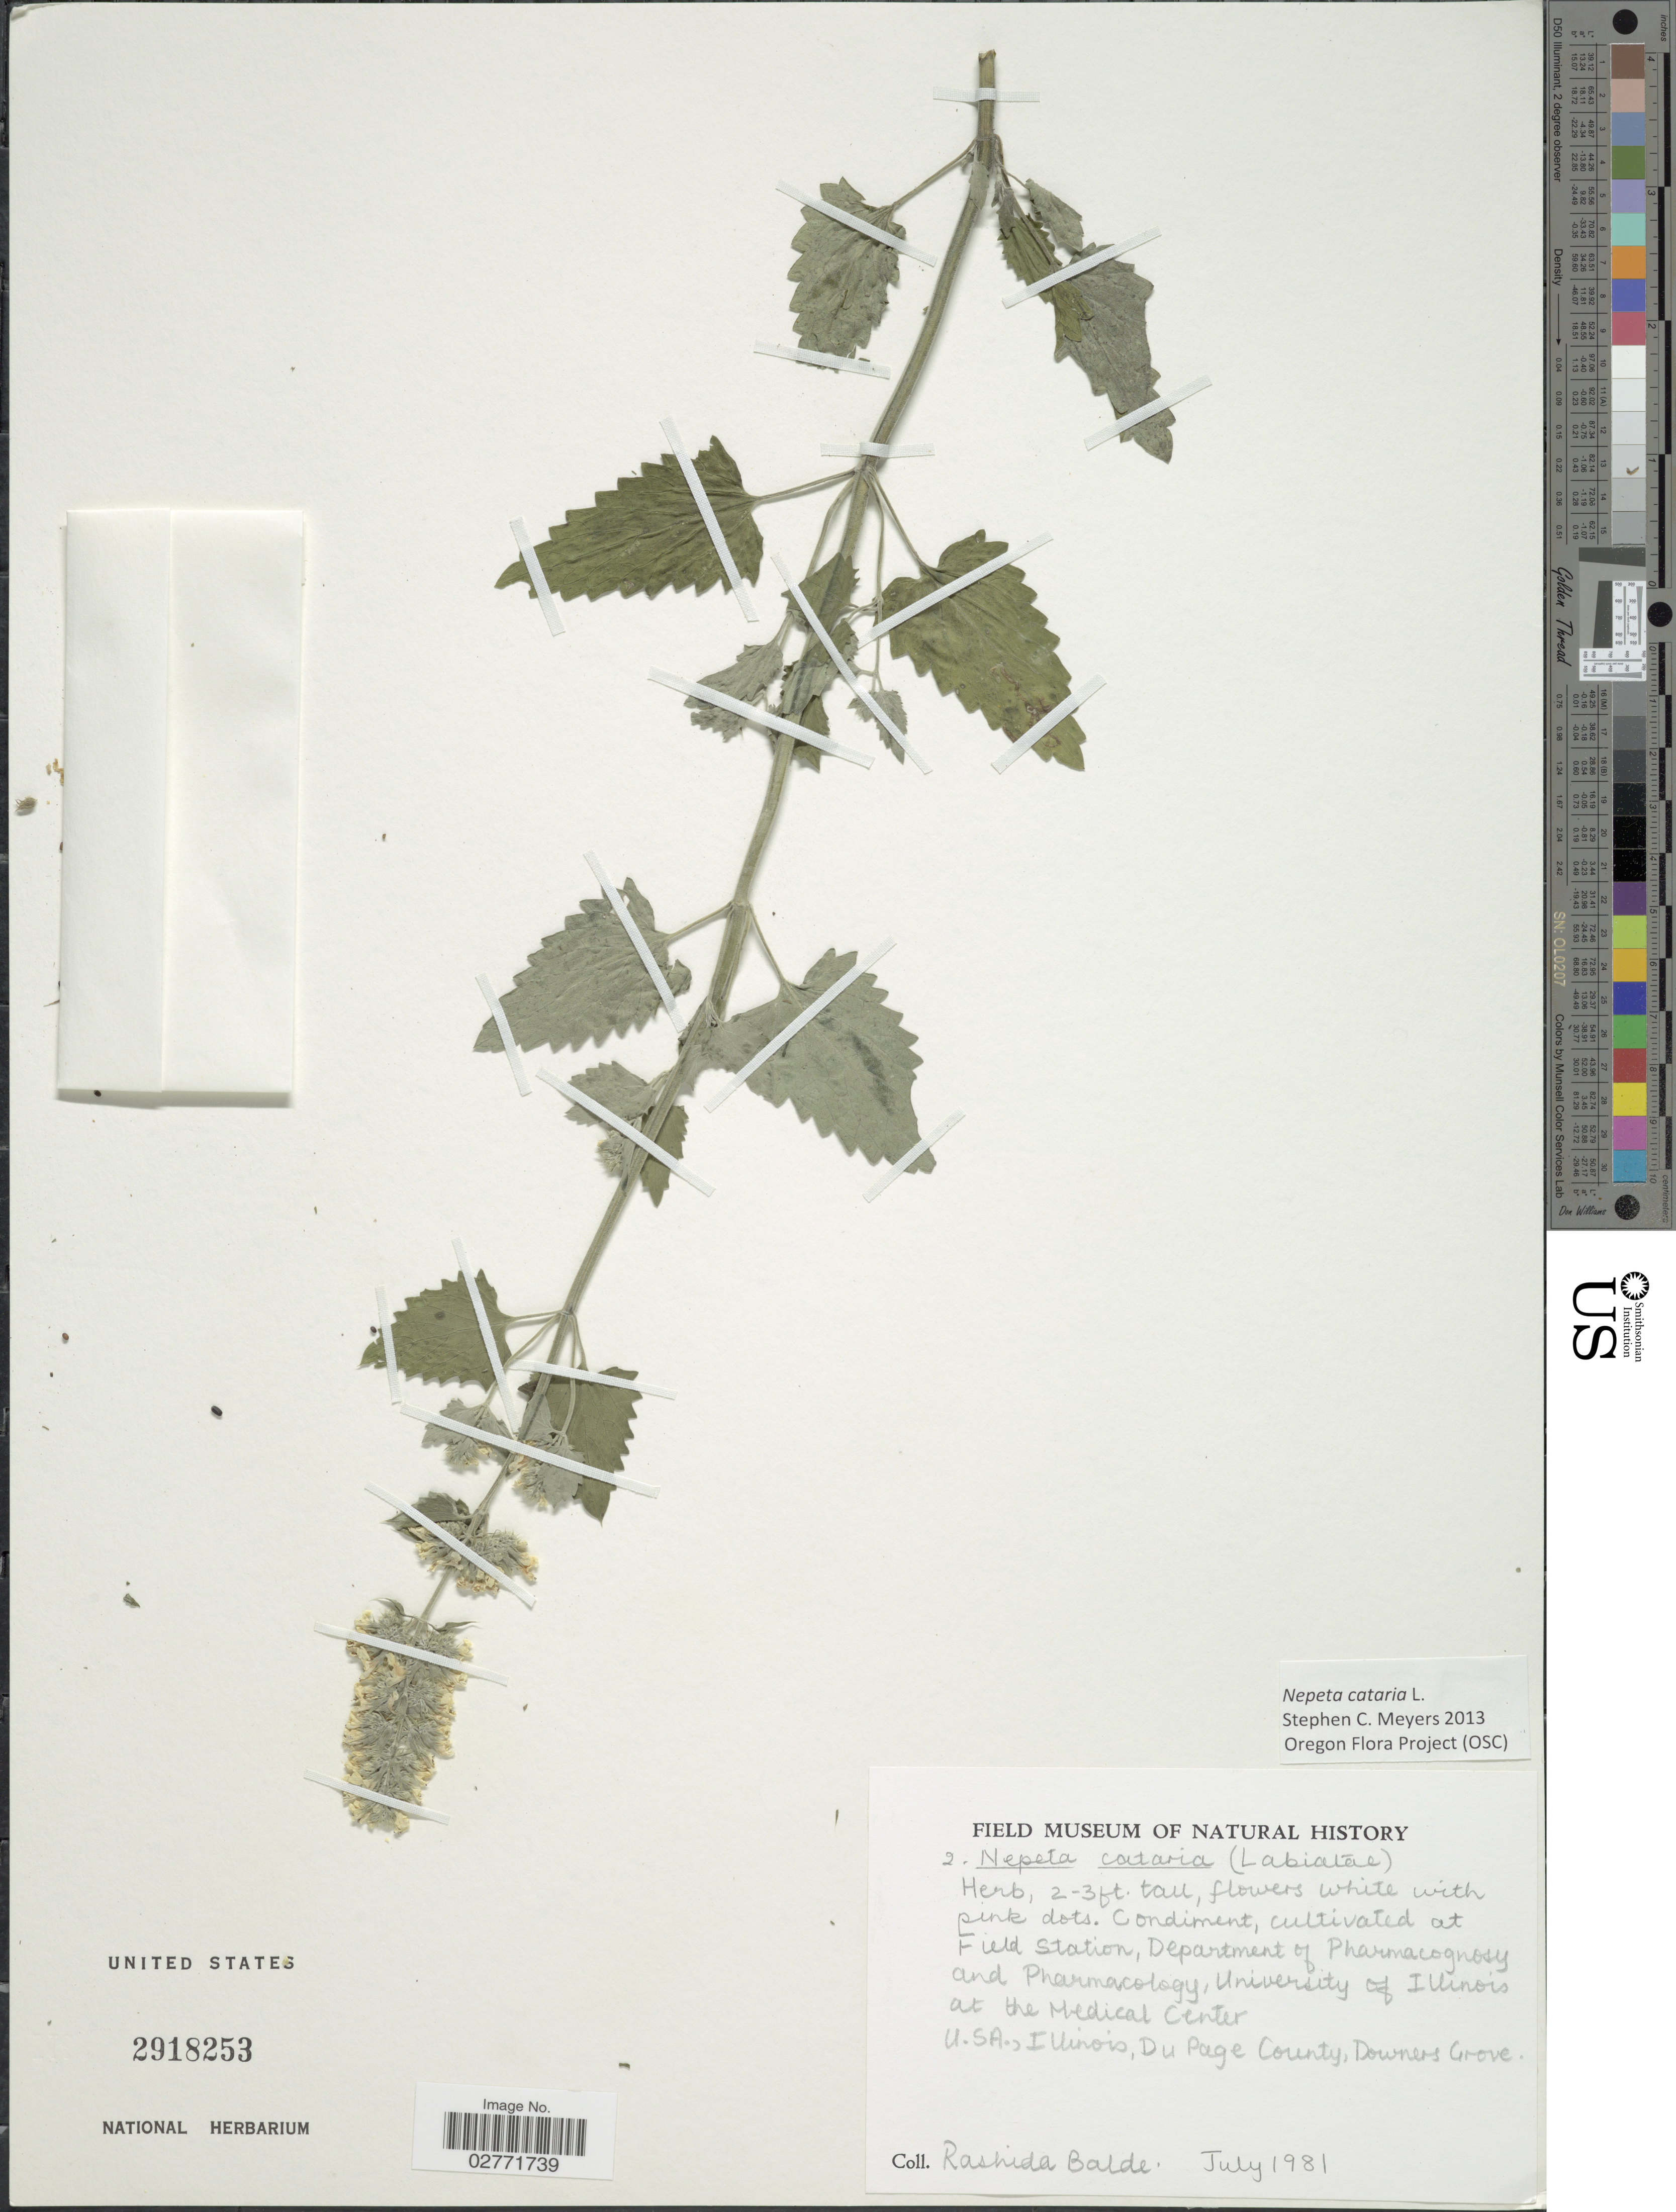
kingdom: Plantae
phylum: Tracheophyta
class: Magnoliopsida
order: Lamiales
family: Lamiaceae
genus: Nepeta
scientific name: Nepeta cataria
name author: L.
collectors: R. Balde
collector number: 2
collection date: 1981-07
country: United States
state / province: Illinois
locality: Field Station, Department of Pharmacognosy and Pharmacology, University of Illinois at the Medical Center. Du Page County, Downers Grove.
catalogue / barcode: US 2918253